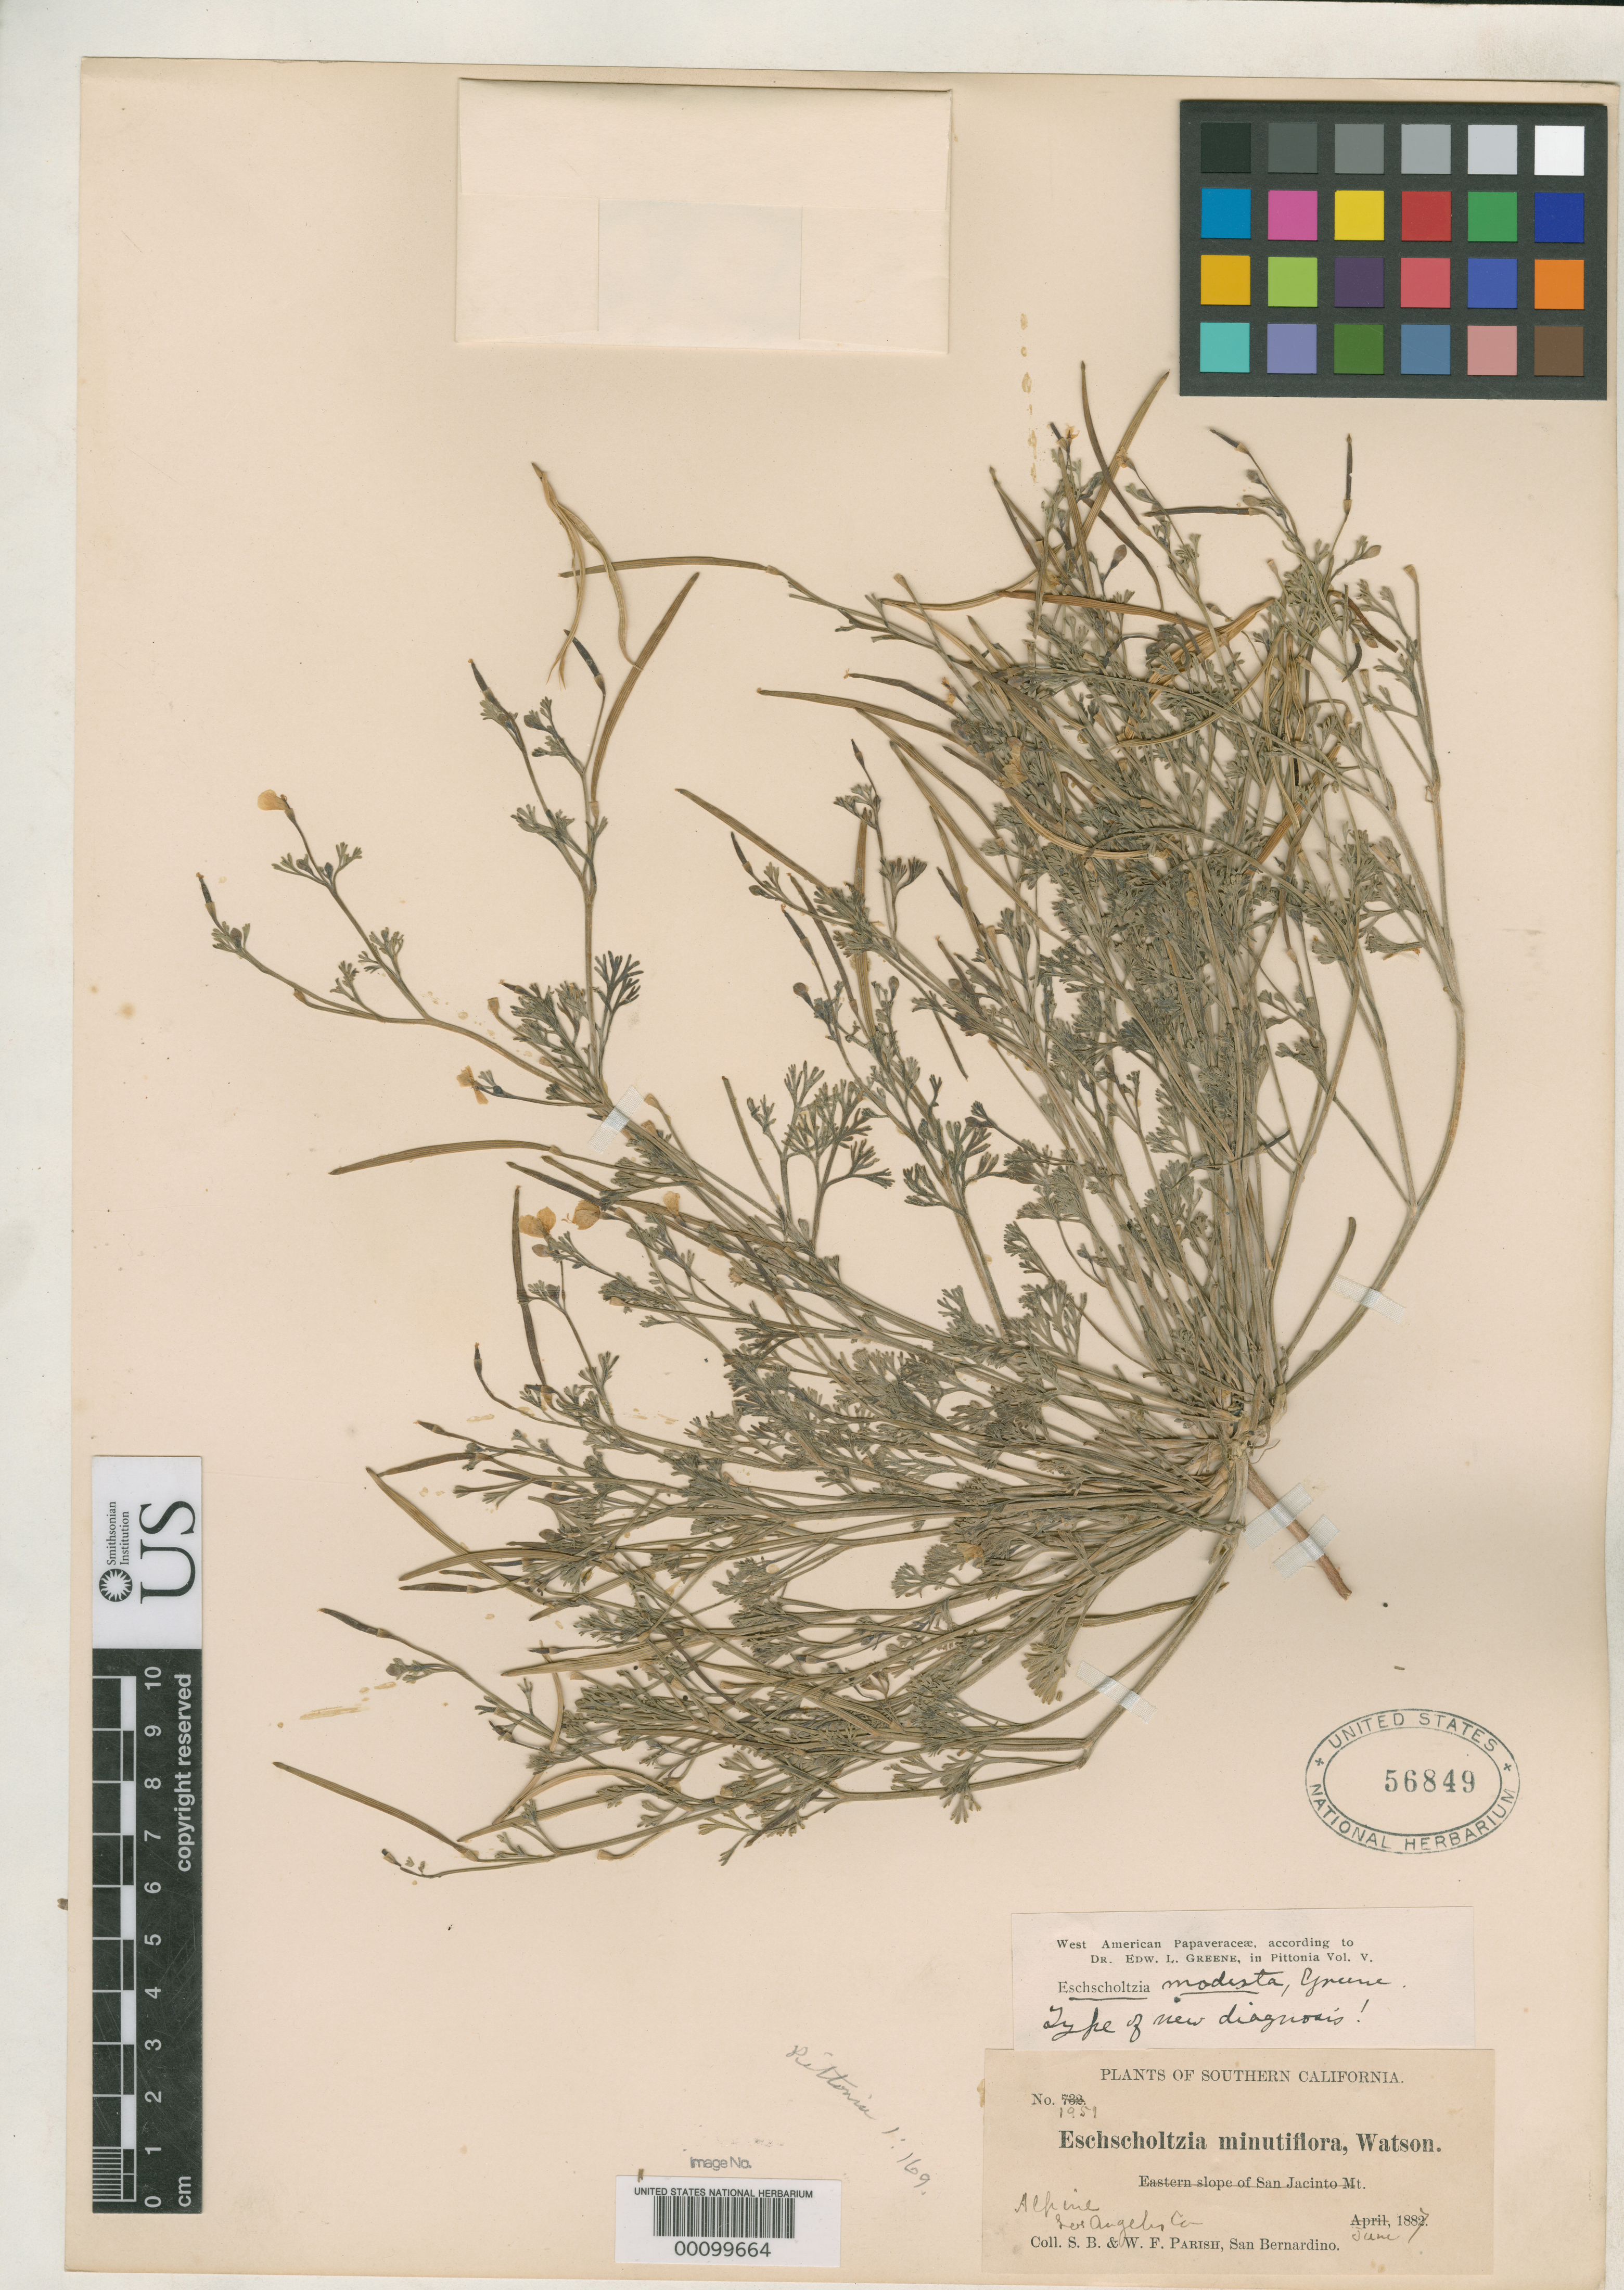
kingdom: Plantae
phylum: Tracheophyta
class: Magnoliopsida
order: Ranunculales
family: Papaveraceae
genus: Eschscholzia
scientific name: Eschscholzia modesta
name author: Greene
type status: Isotype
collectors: S. B. Parish & W. F. Parish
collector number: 1951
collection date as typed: Jun 1887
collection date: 1887-06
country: United States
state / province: California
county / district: Los Angeles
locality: Alpine.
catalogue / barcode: US 56849